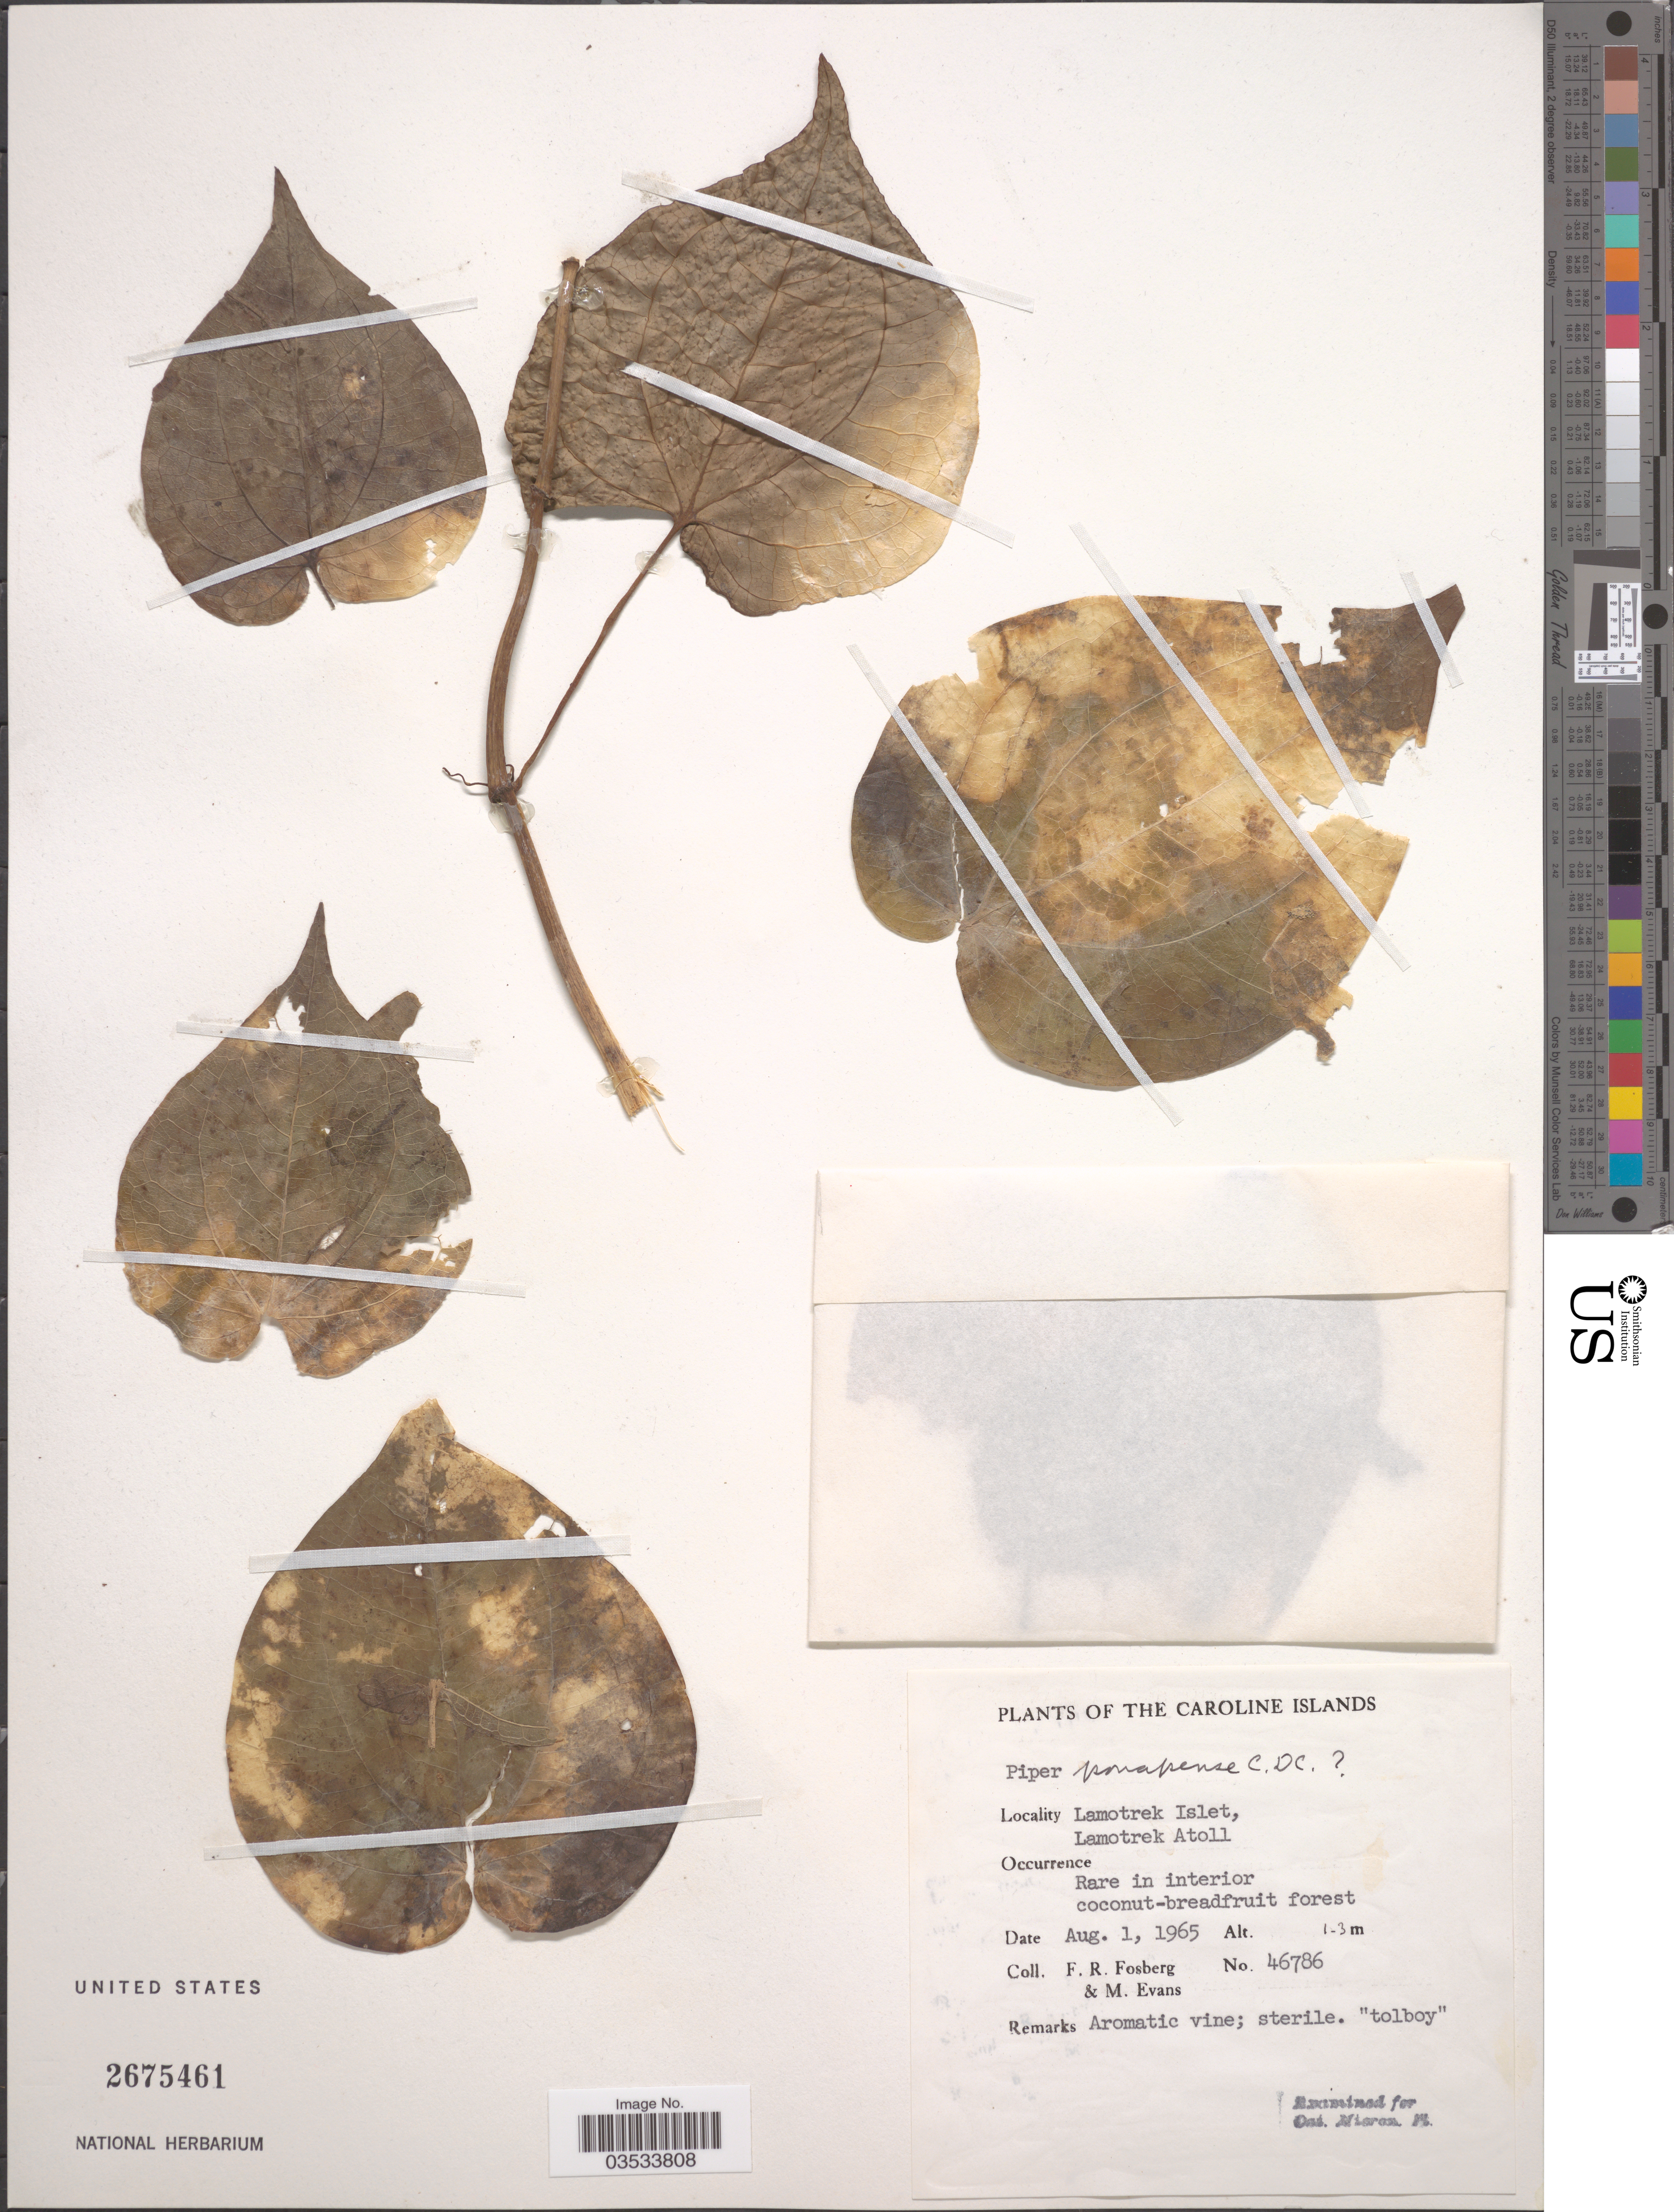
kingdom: Plantae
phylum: Tracheophyta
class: Magnoliopsida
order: Piperales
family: Piperaceae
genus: Piper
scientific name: Piper ponapense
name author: C. DC.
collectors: F. R. Fosberg & M. Evans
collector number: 46786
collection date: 1965-08-01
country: Micronesia, Federated States of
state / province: Yap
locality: Caroline Islands. Lamotrek Islet, Lamotrek Atoll.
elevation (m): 1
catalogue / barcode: US 2675461